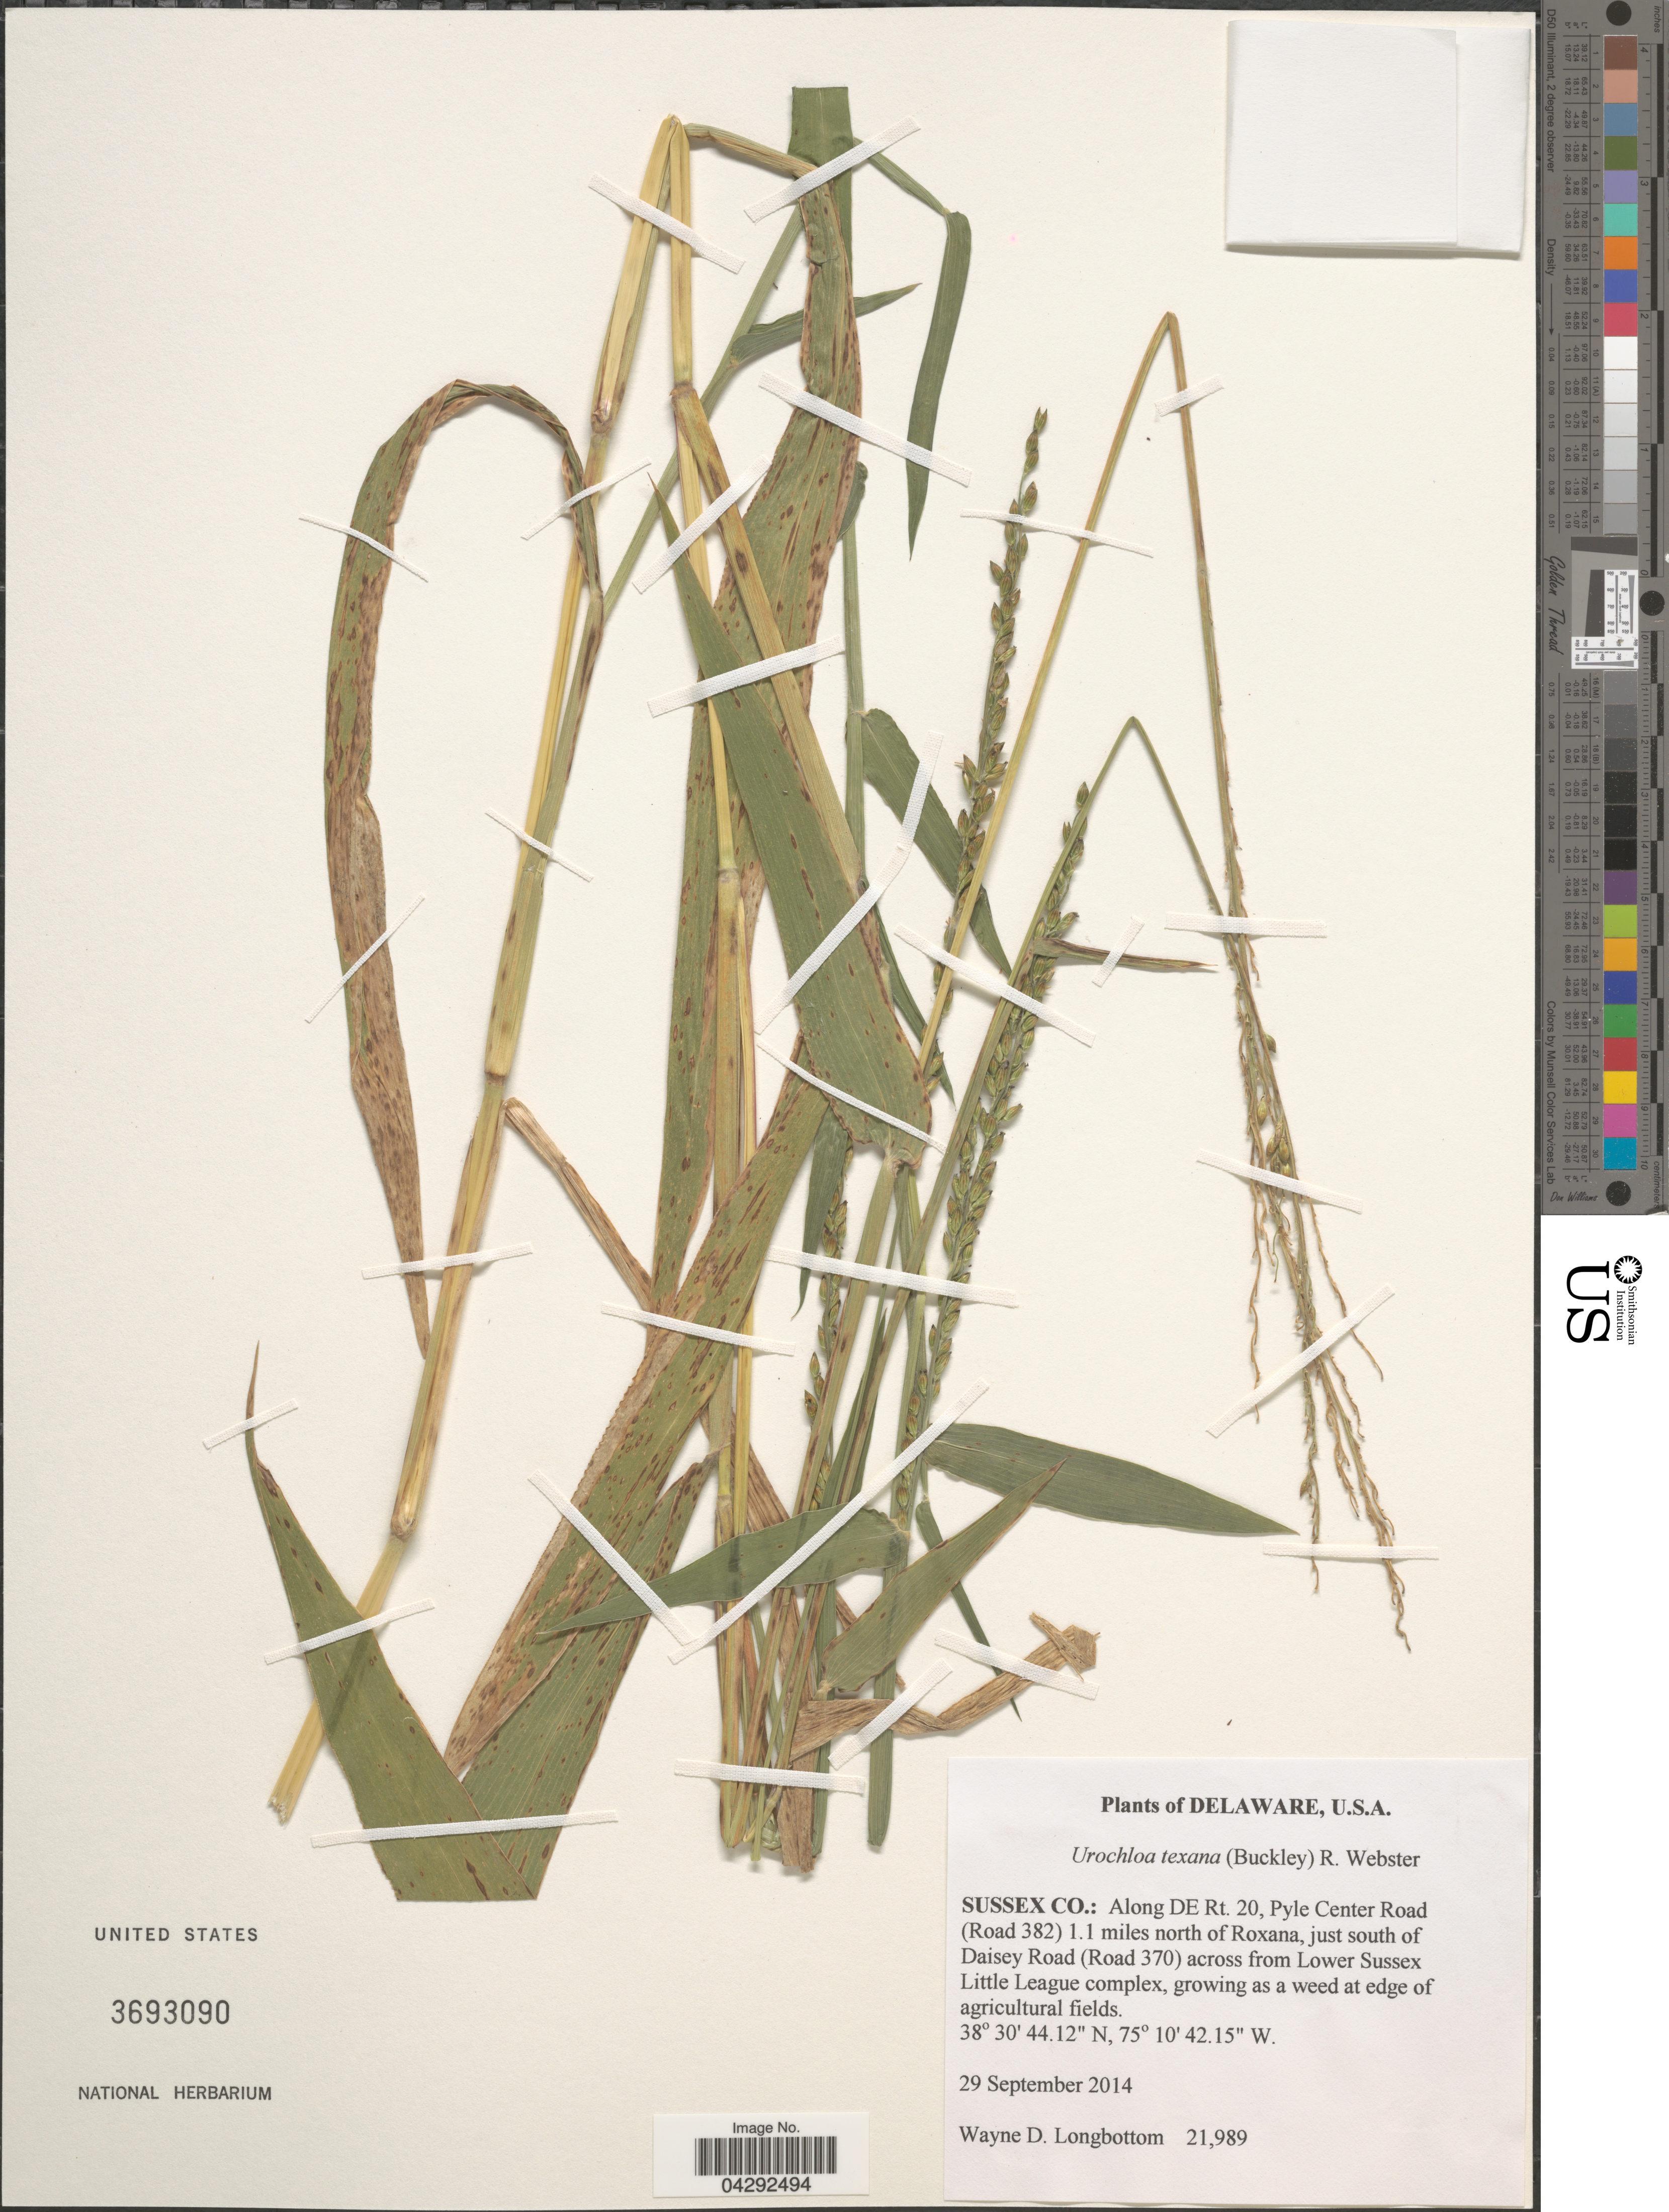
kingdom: Plantae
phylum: Tracheophyta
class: Liliopsida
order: Poales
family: Poaceae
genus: Urochloa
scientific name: Urochloa texana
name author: (Buckley) R.D. Webster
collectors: W. D. Longbottom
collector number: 21989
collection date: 2014-09-29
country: United States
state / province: Delaware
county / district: Sussex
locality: Sussex Co.: Along DE Rt. 20, Pyle Center Road (Road 382) 1.1 miles north of Roxana, just south of Daisey Road (Road 370) across from Lower Sussex Little League complex, growing as a weed at edge of agricultural fields.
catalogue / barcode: US 3693090